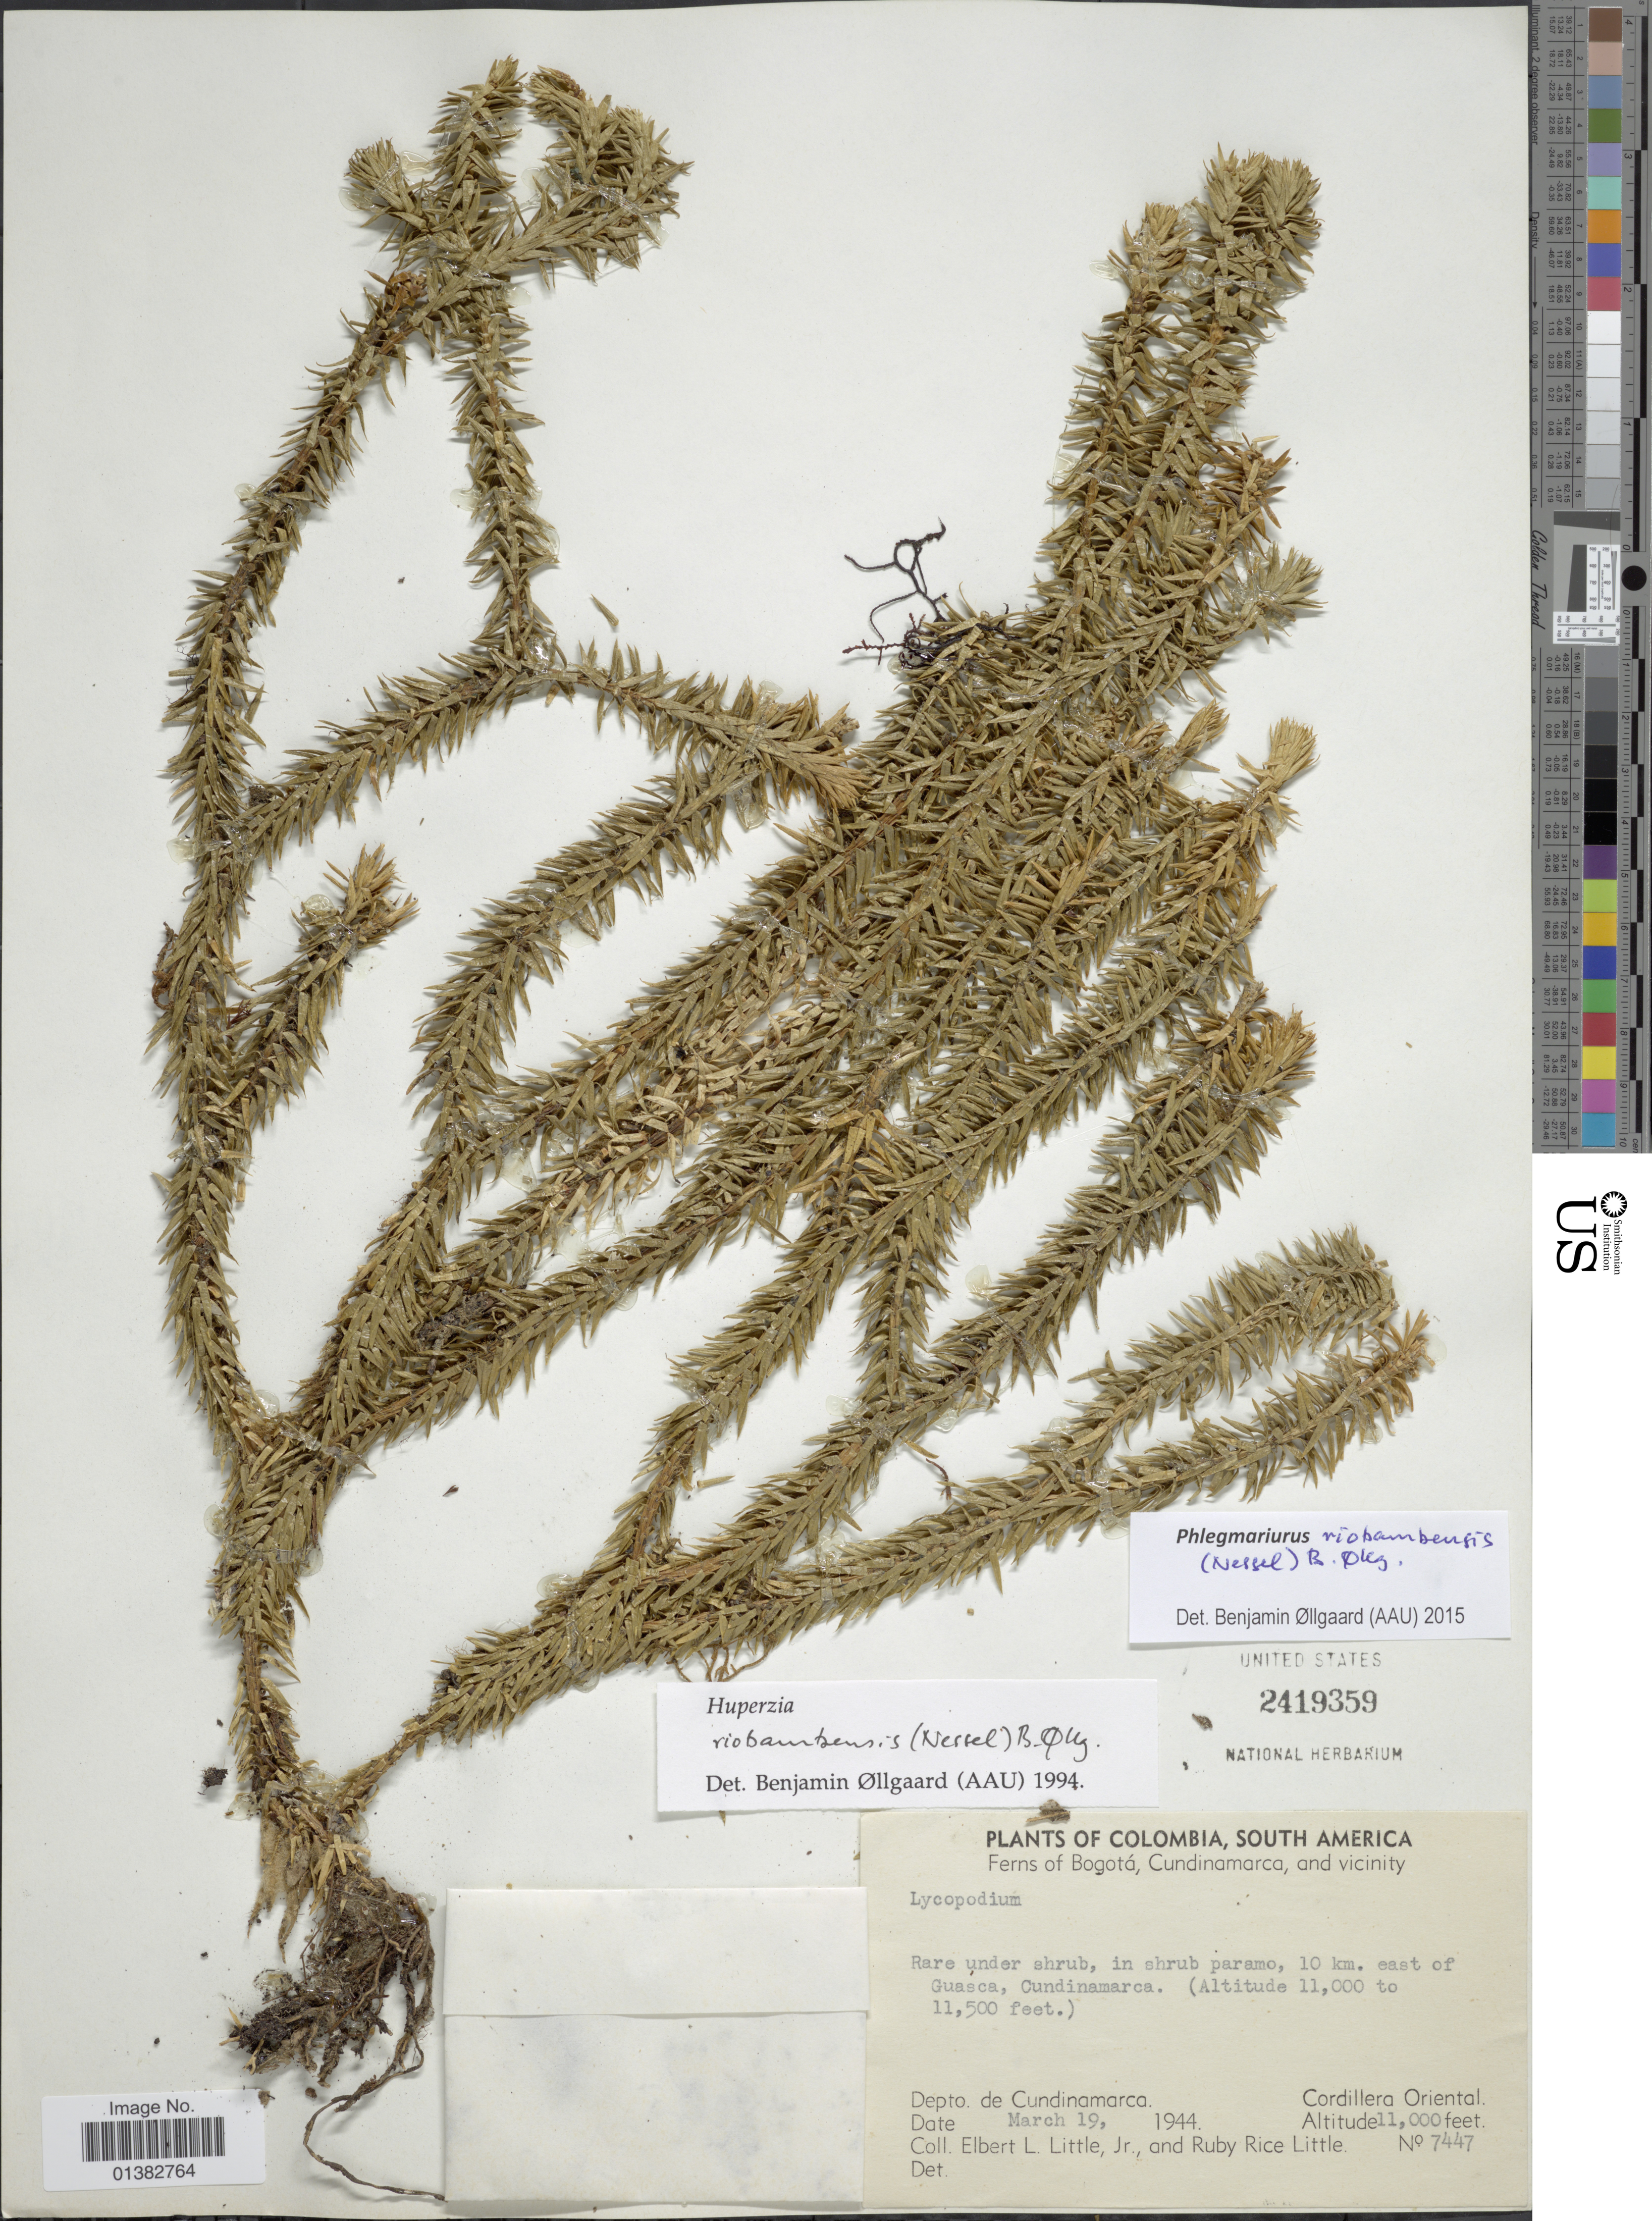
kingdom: Plantae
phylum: Tracheophyta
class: Lycopodiopsida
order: Lycopodiales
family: Lycopodiaceae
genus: Phlegmariurus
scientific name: Phlegmariurus riobambensis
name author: (Nessel) B. Øllg.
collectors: E. L. Little & R. R. Little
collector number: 7447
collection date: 1944-03-19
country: Colombia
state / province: Cundinamarca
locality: Ferns Bogotá, in shrub paramo, 10 km. east of Guasca, Cordillera Oriental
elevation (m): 3353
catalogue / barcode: US 2419359